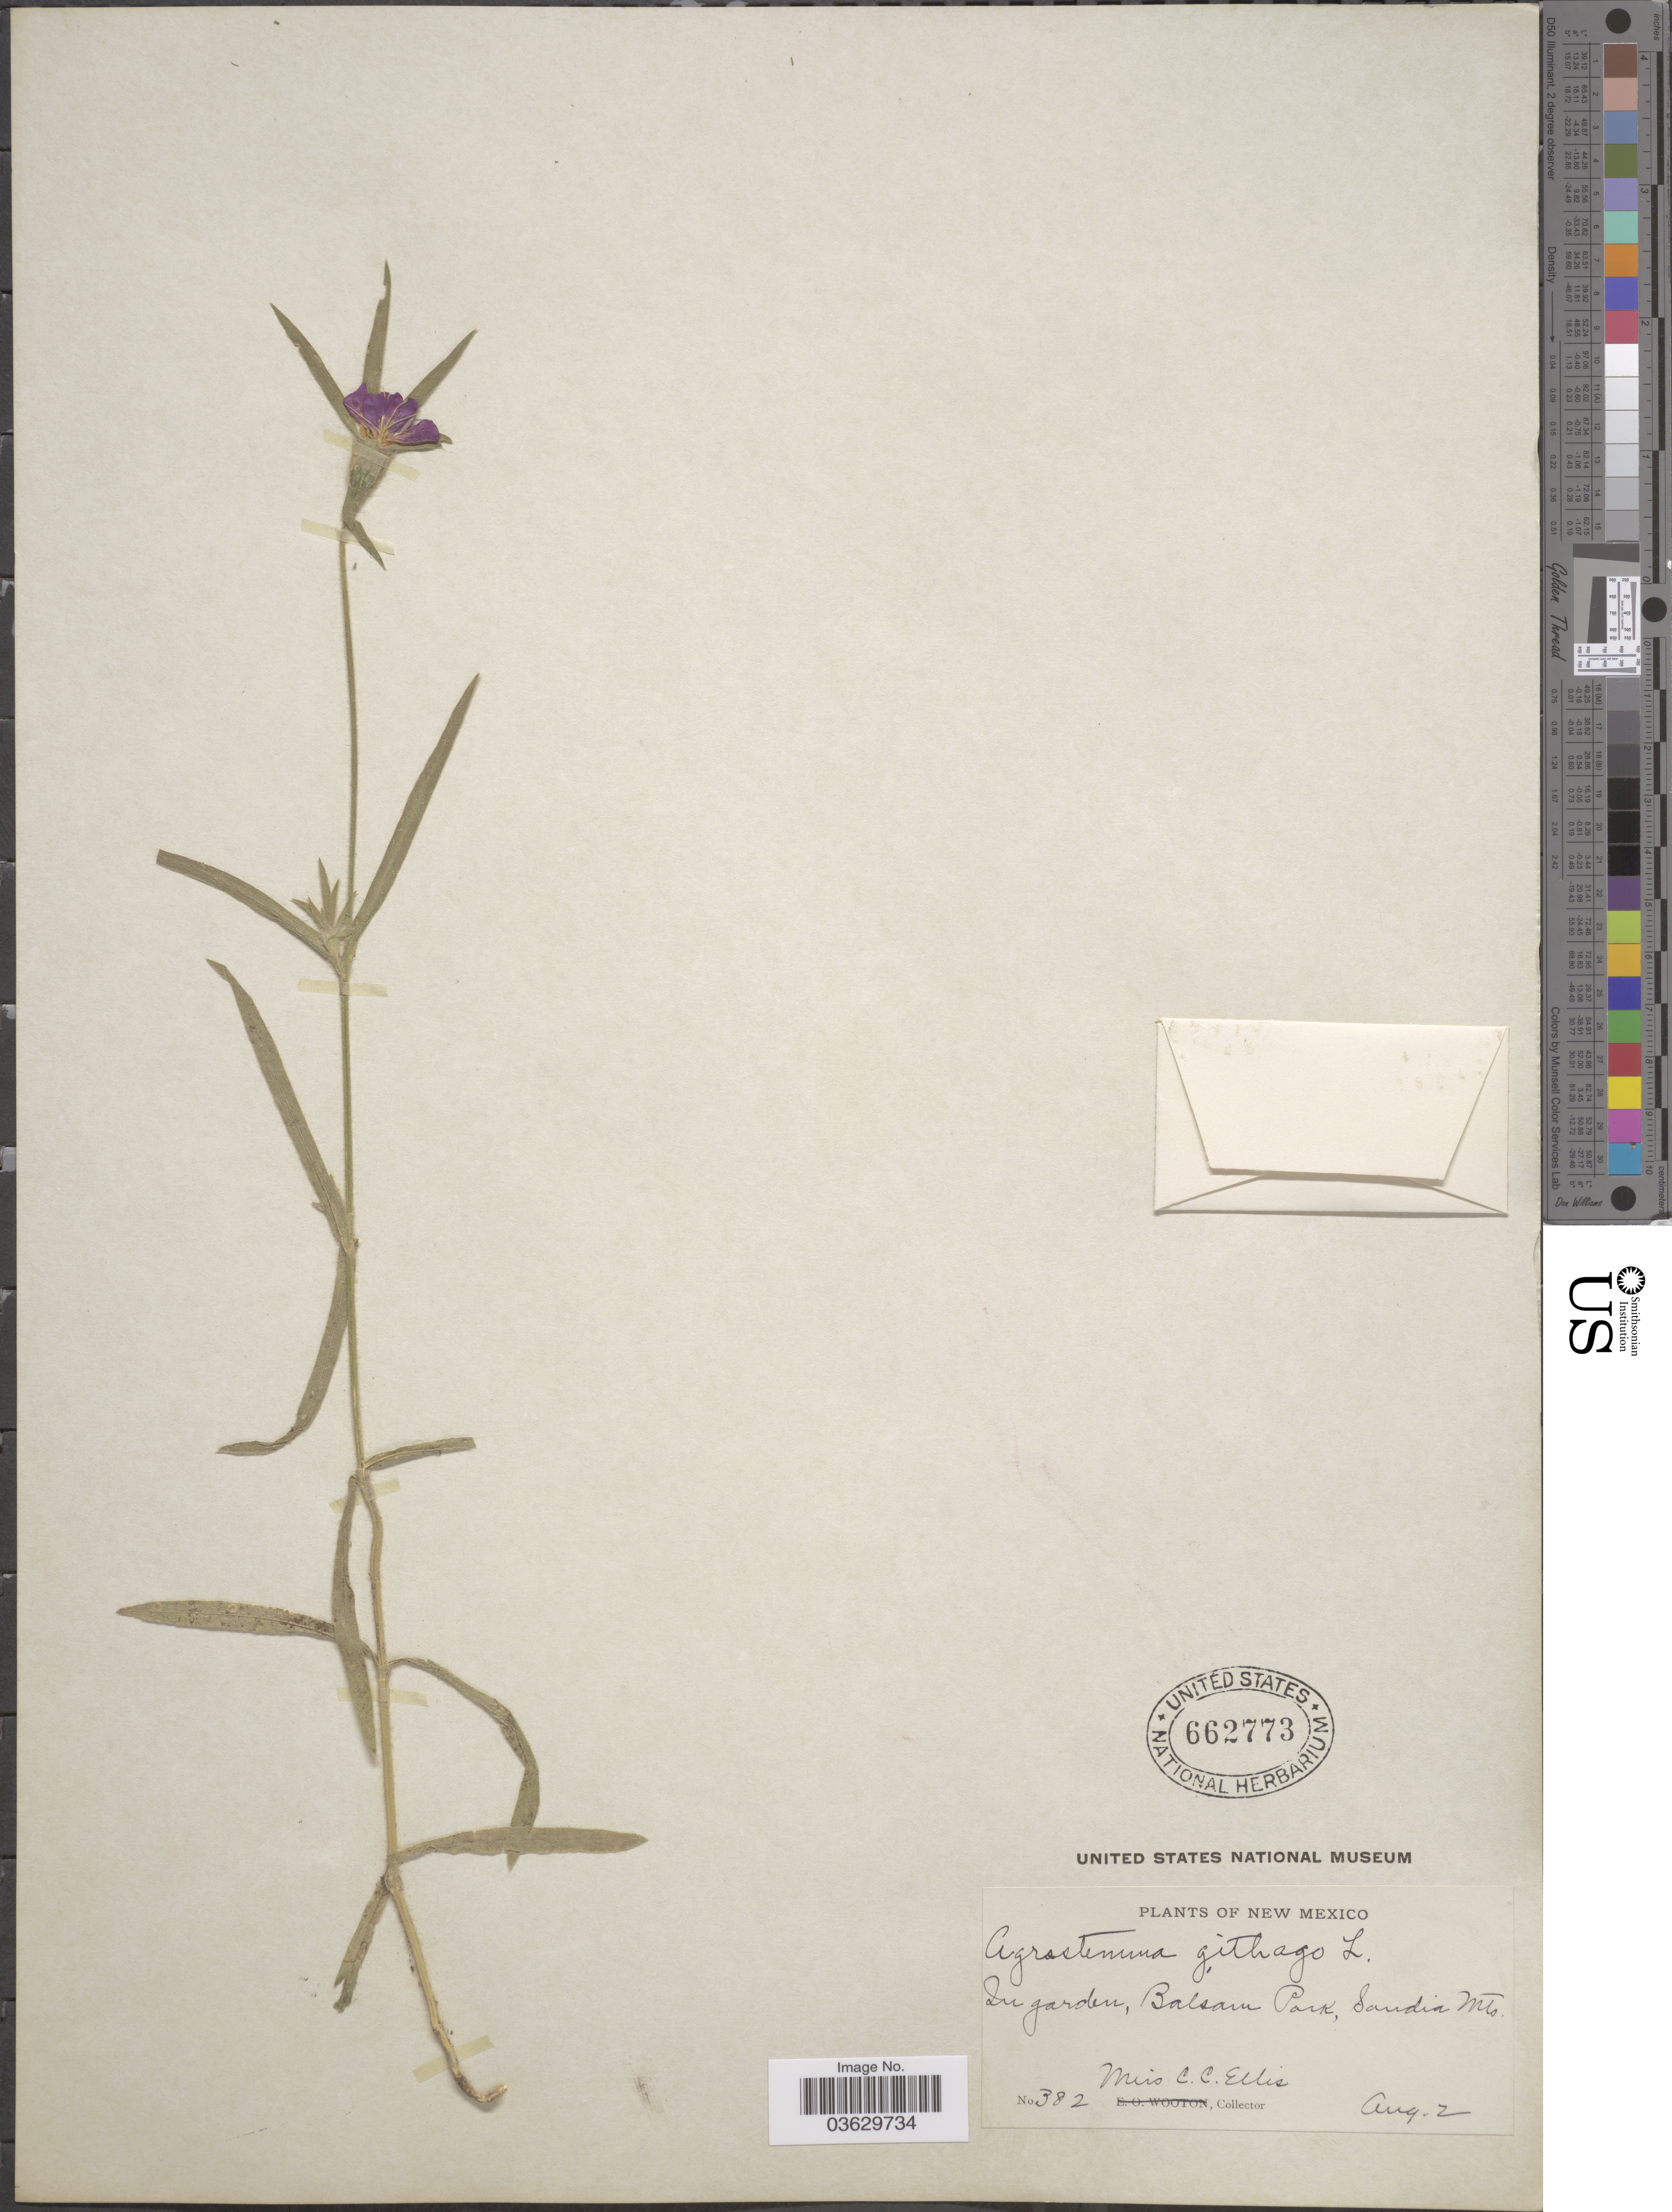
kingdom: Plantae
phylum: Tracheophyta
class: Magnoliopsida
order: Caryophyllales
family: Caryophyllaceae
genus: Agrostemma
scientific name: Agrostemma githago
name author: L.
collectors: C. C. Ellis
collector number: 382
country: United States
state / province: New Mexico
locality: In garden, Balsam Park, Sandia Mts.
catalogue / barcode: US 662773